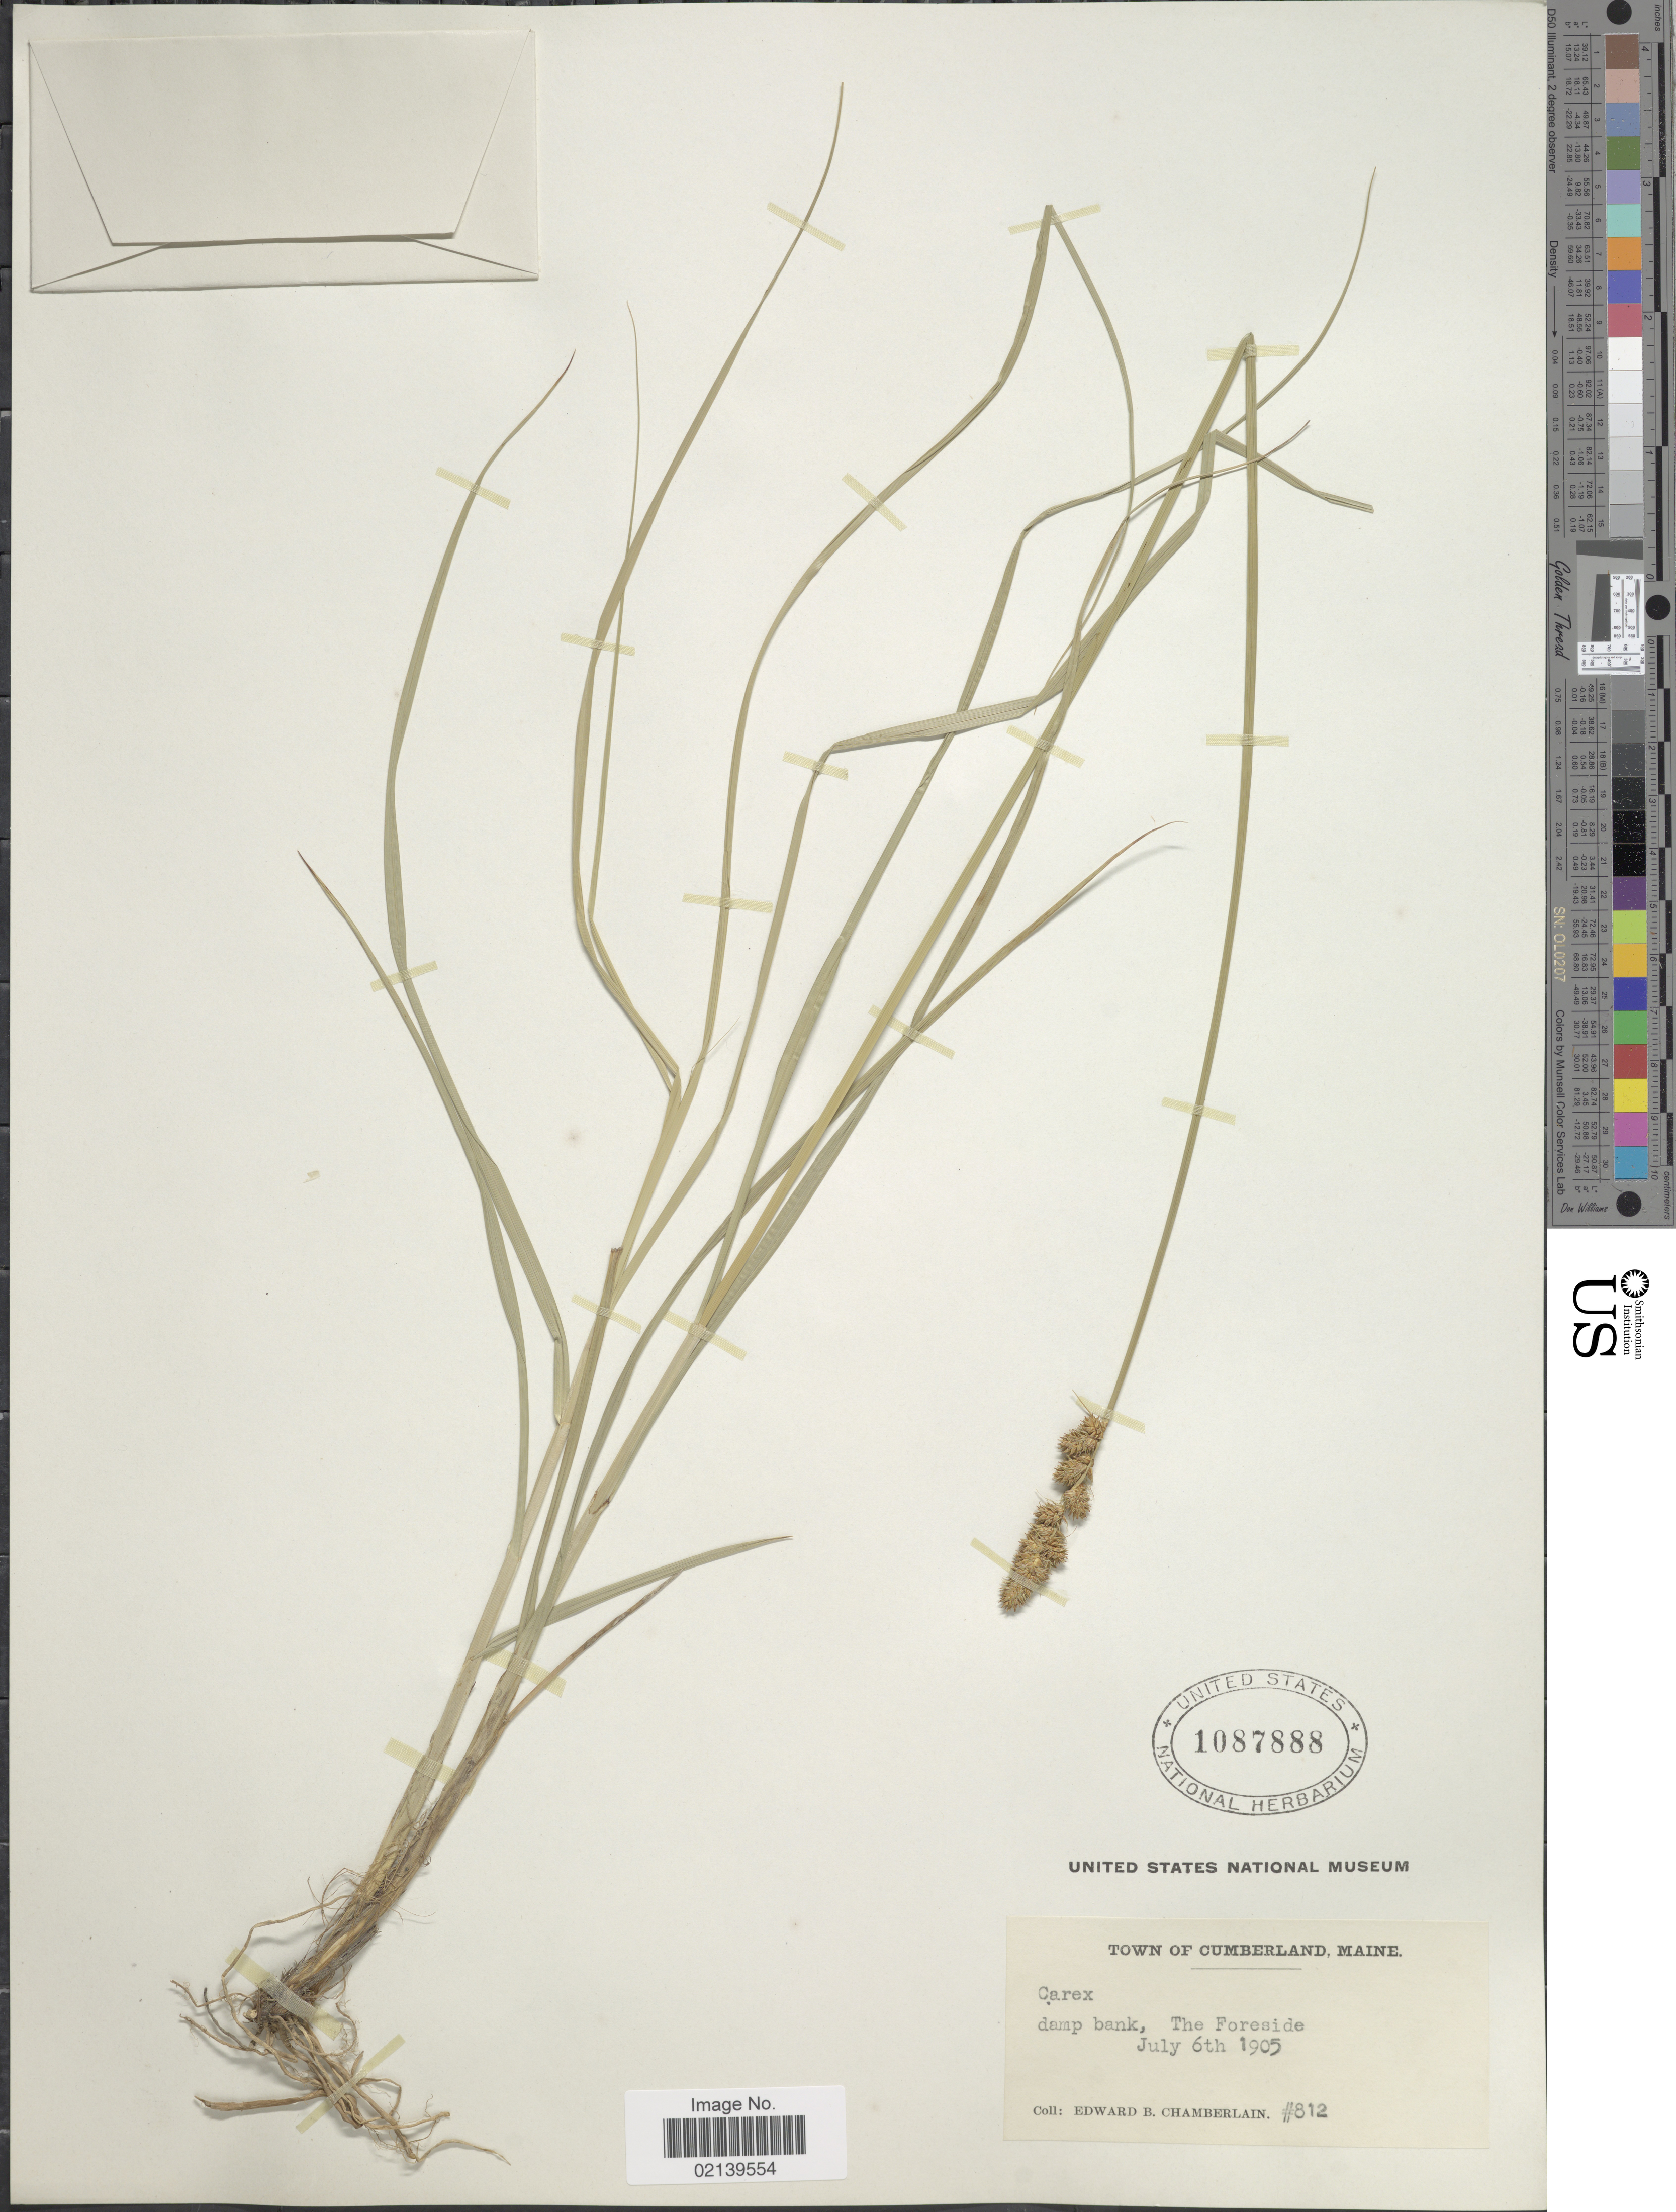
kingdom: Plantae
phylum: Tracheophyta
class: Liliopsida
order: Poales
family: Cyperaceae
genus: Carex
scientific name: Carex vulpinoidea Michx.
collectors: E. Chamberlain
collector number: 812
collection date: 1905-07-06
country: United States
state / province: Maine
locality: Town of Cumberland, The Foreside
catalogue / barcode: US 1087888